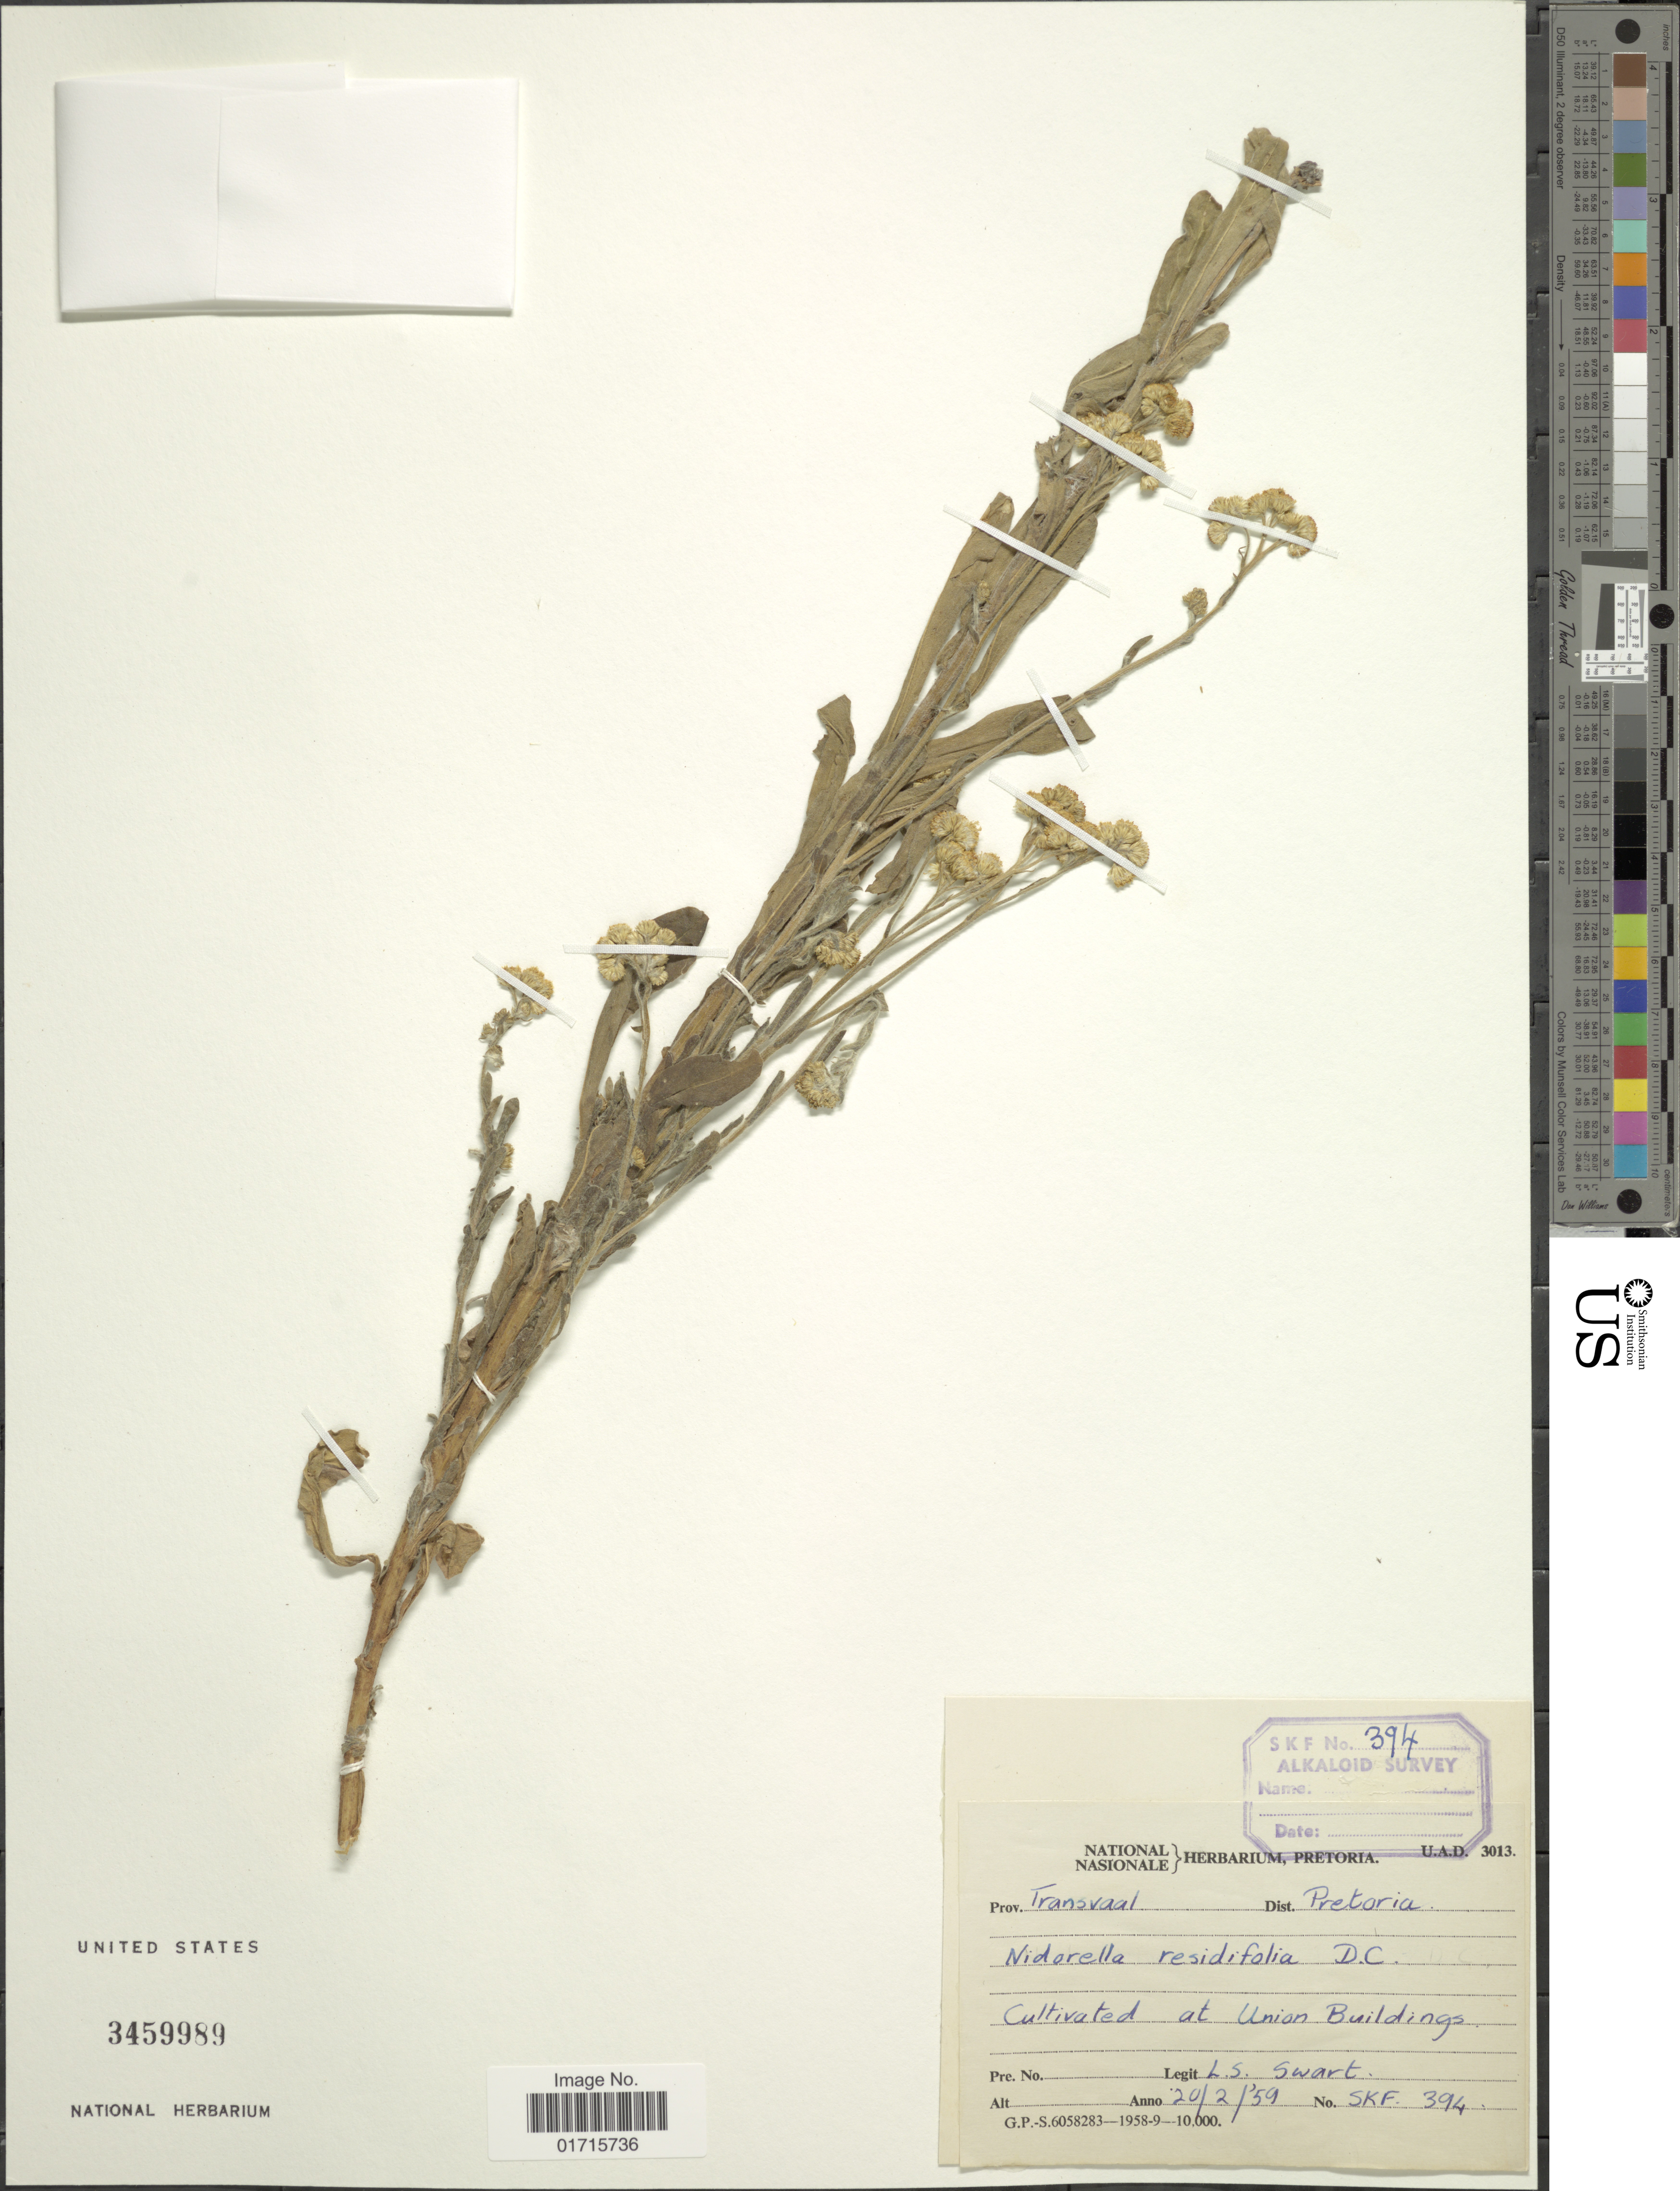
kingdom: Plantae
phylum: Tracheophyta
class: Magnoliopsida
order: Asterales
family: Asteraceae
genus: Nidorella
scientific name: Nidorella resedifolia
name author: DC.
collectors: L. Swart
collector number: SKF394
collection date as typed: Transcribed d/m/y: 20/2/59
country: South Africa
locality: Prov. Transvaal at Union Buidlings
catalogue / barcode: US 3459989